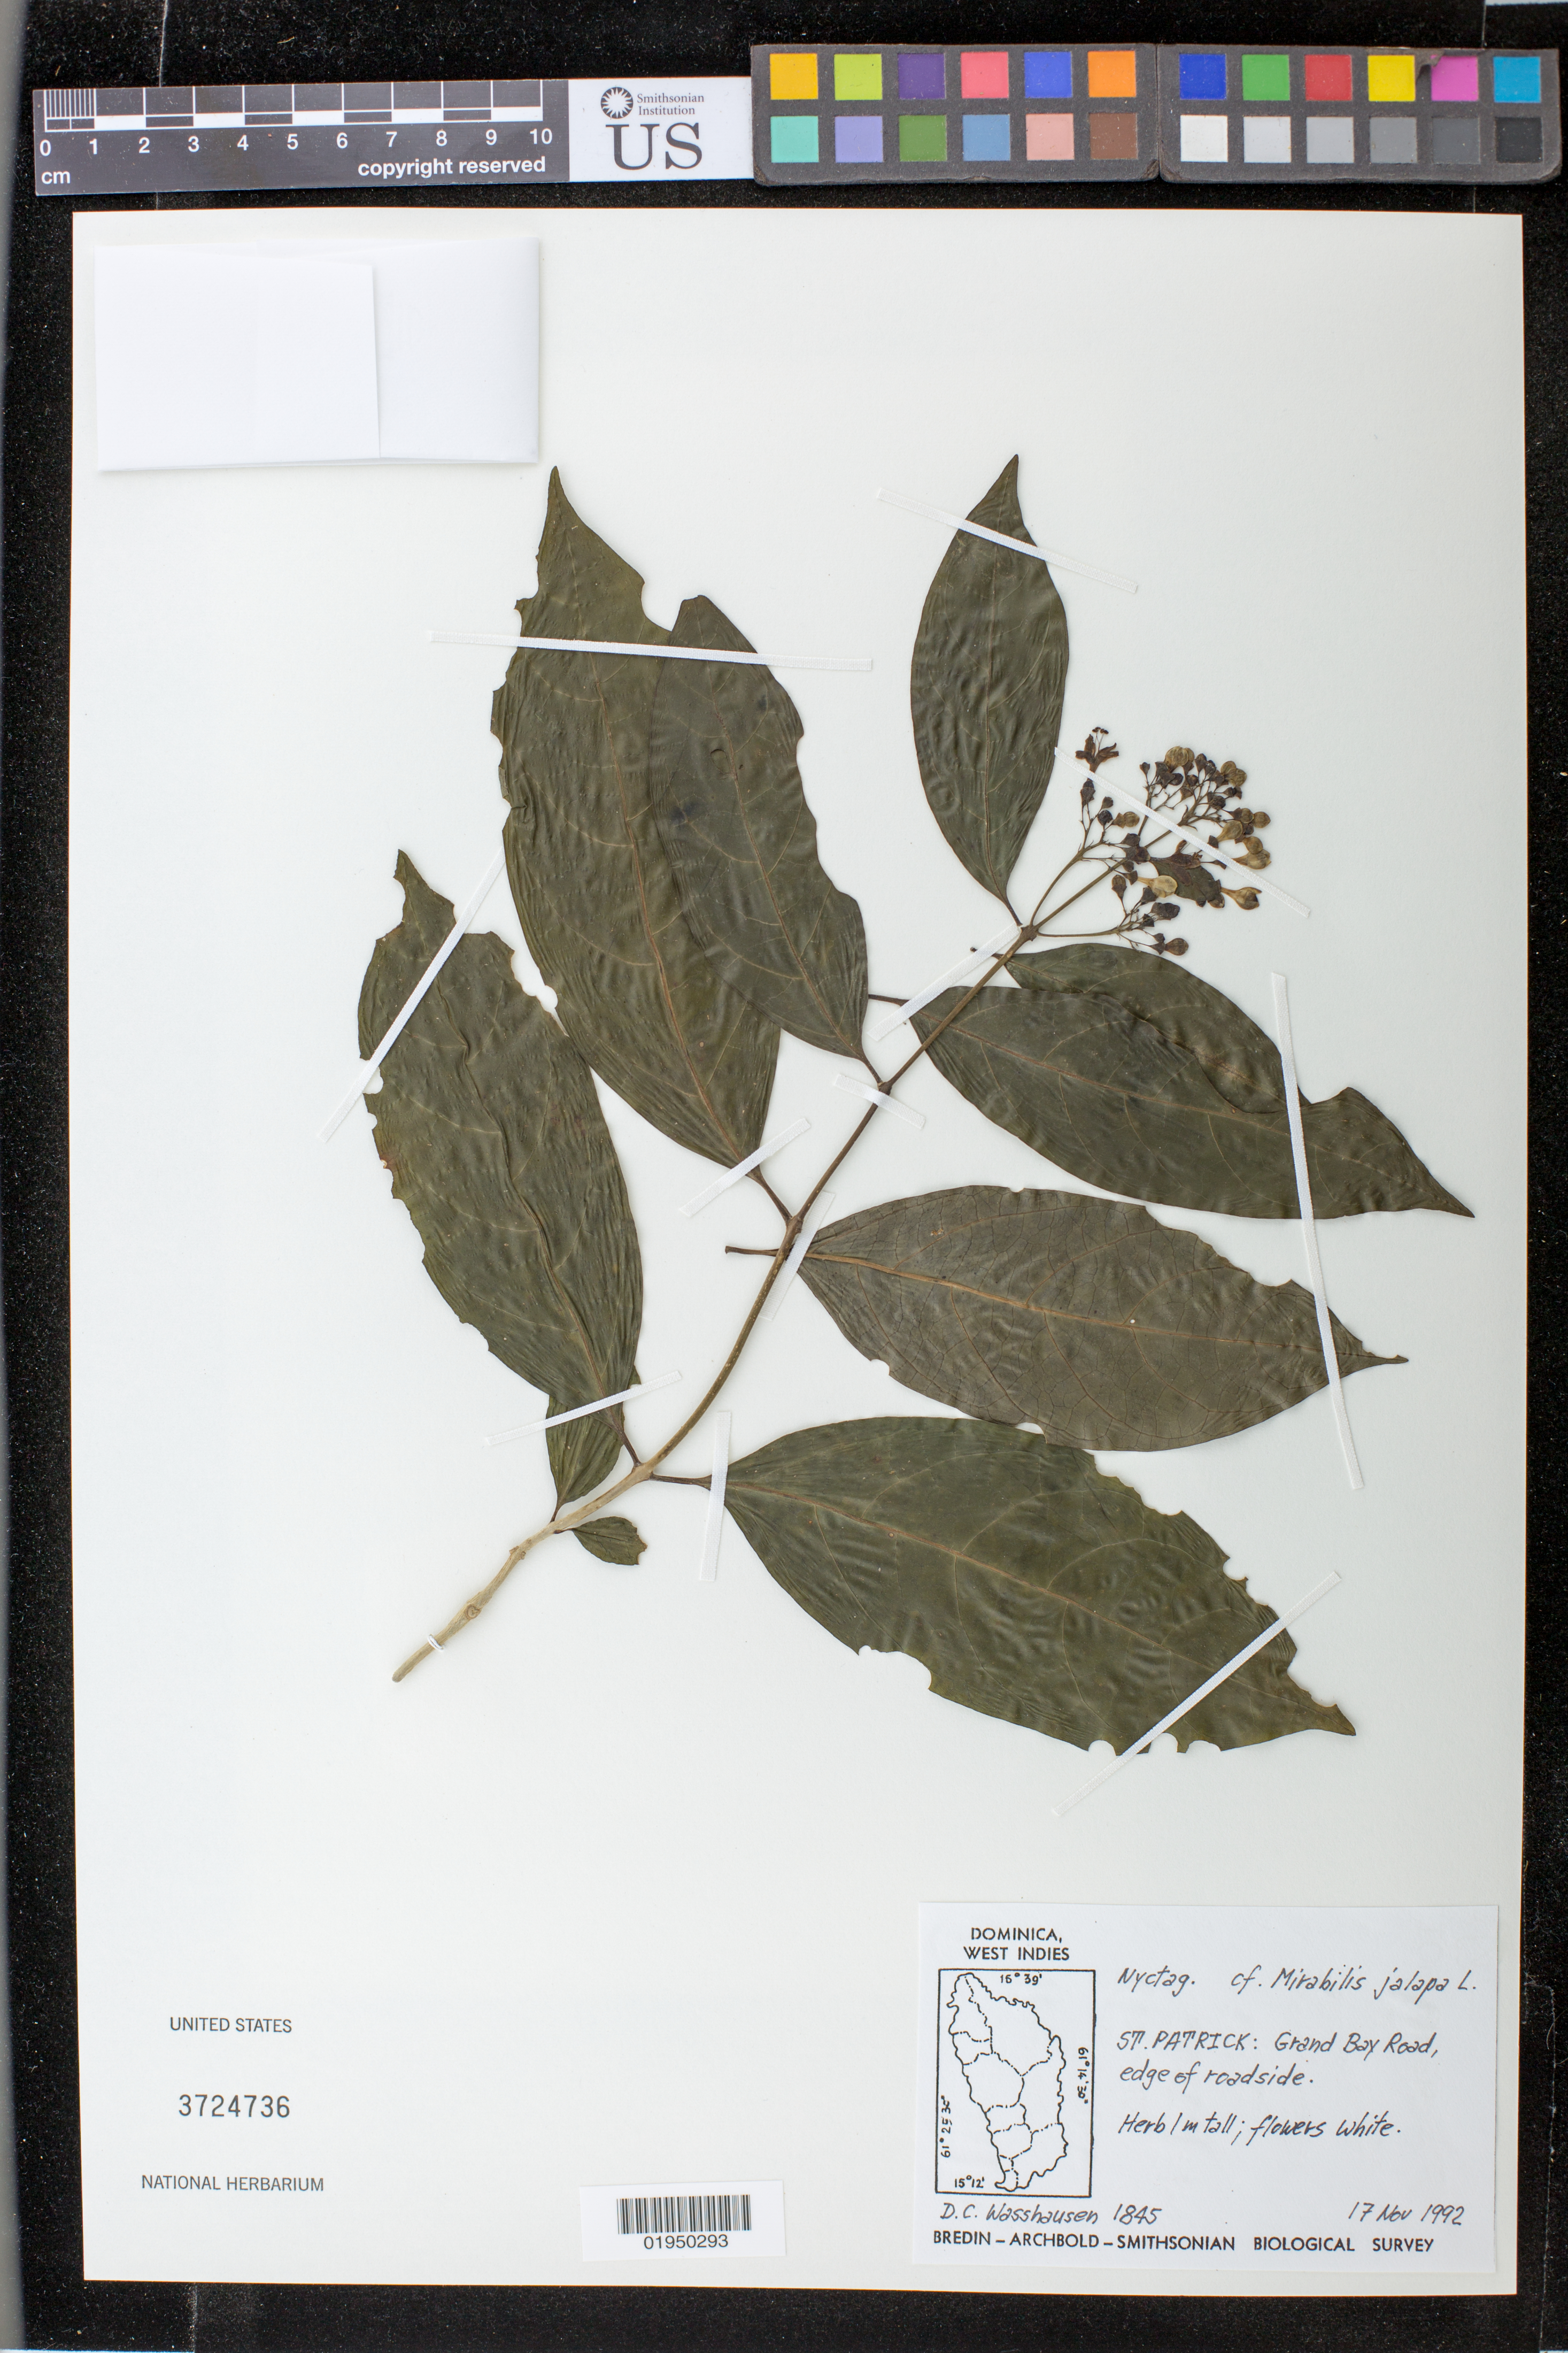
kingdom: Plantae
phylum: Tracheophyta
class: Magnoliopsida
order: Lamiales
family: Lamiaceae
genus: Aegiphila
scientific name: Aegiphila martinicensis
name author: Jacq.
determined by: Strong, Mark T., (BOT), Smithsonian Institution - National Museum of Natural History (UNITED STATES)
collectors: D. C. Wasshausen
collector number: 1845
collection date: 1992-11-17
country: Dominica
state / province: St. Patrick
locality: Grand Bay Road, edge of roadside.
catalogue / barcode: US 3724736